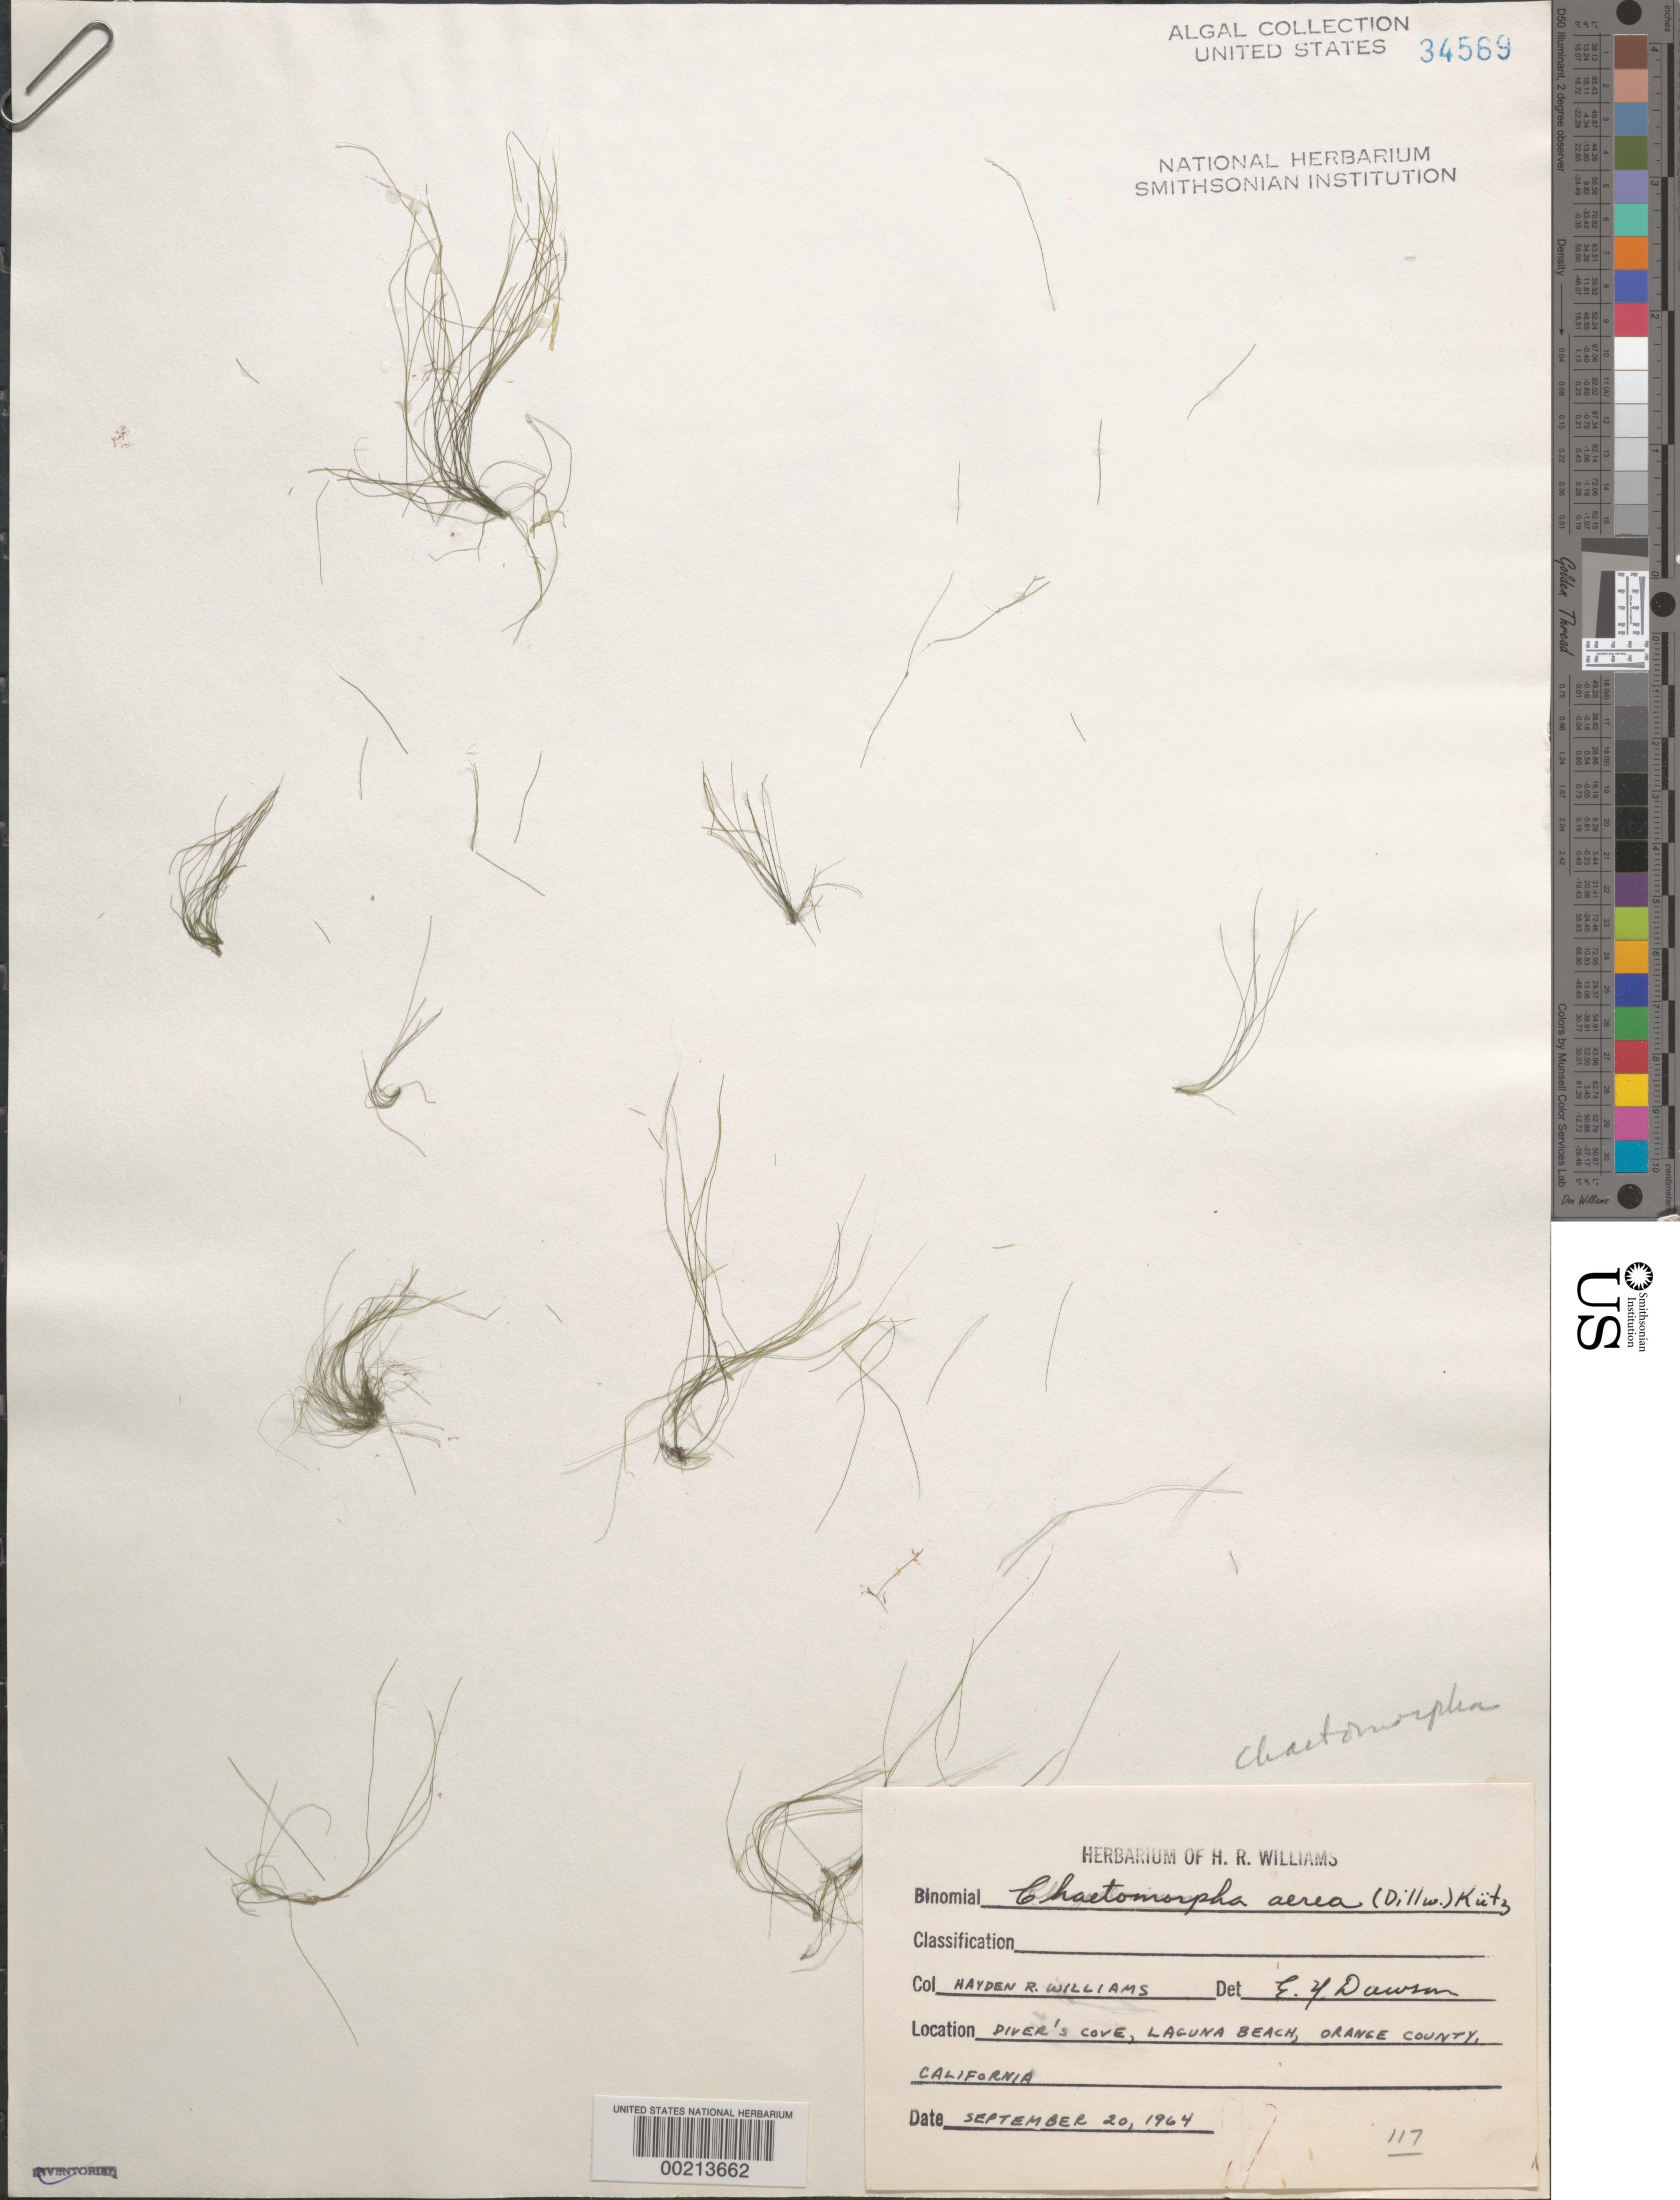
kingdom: Plantae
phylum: Chlorophyta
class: Ulvophyceae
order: Cladophorales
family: Cladophoraceae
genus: Chaetomorpha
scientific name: Chaetomorpha aerea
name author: (Dillwyn) Kütz.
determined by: Dawson, E. Y.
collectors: H. R. Williams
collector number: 117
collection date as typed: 20 Sep 1964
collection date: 1964-09-20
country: United States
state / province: California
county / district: Orange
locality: Laguna Beach, Diver's Cove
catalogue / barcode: US 34569